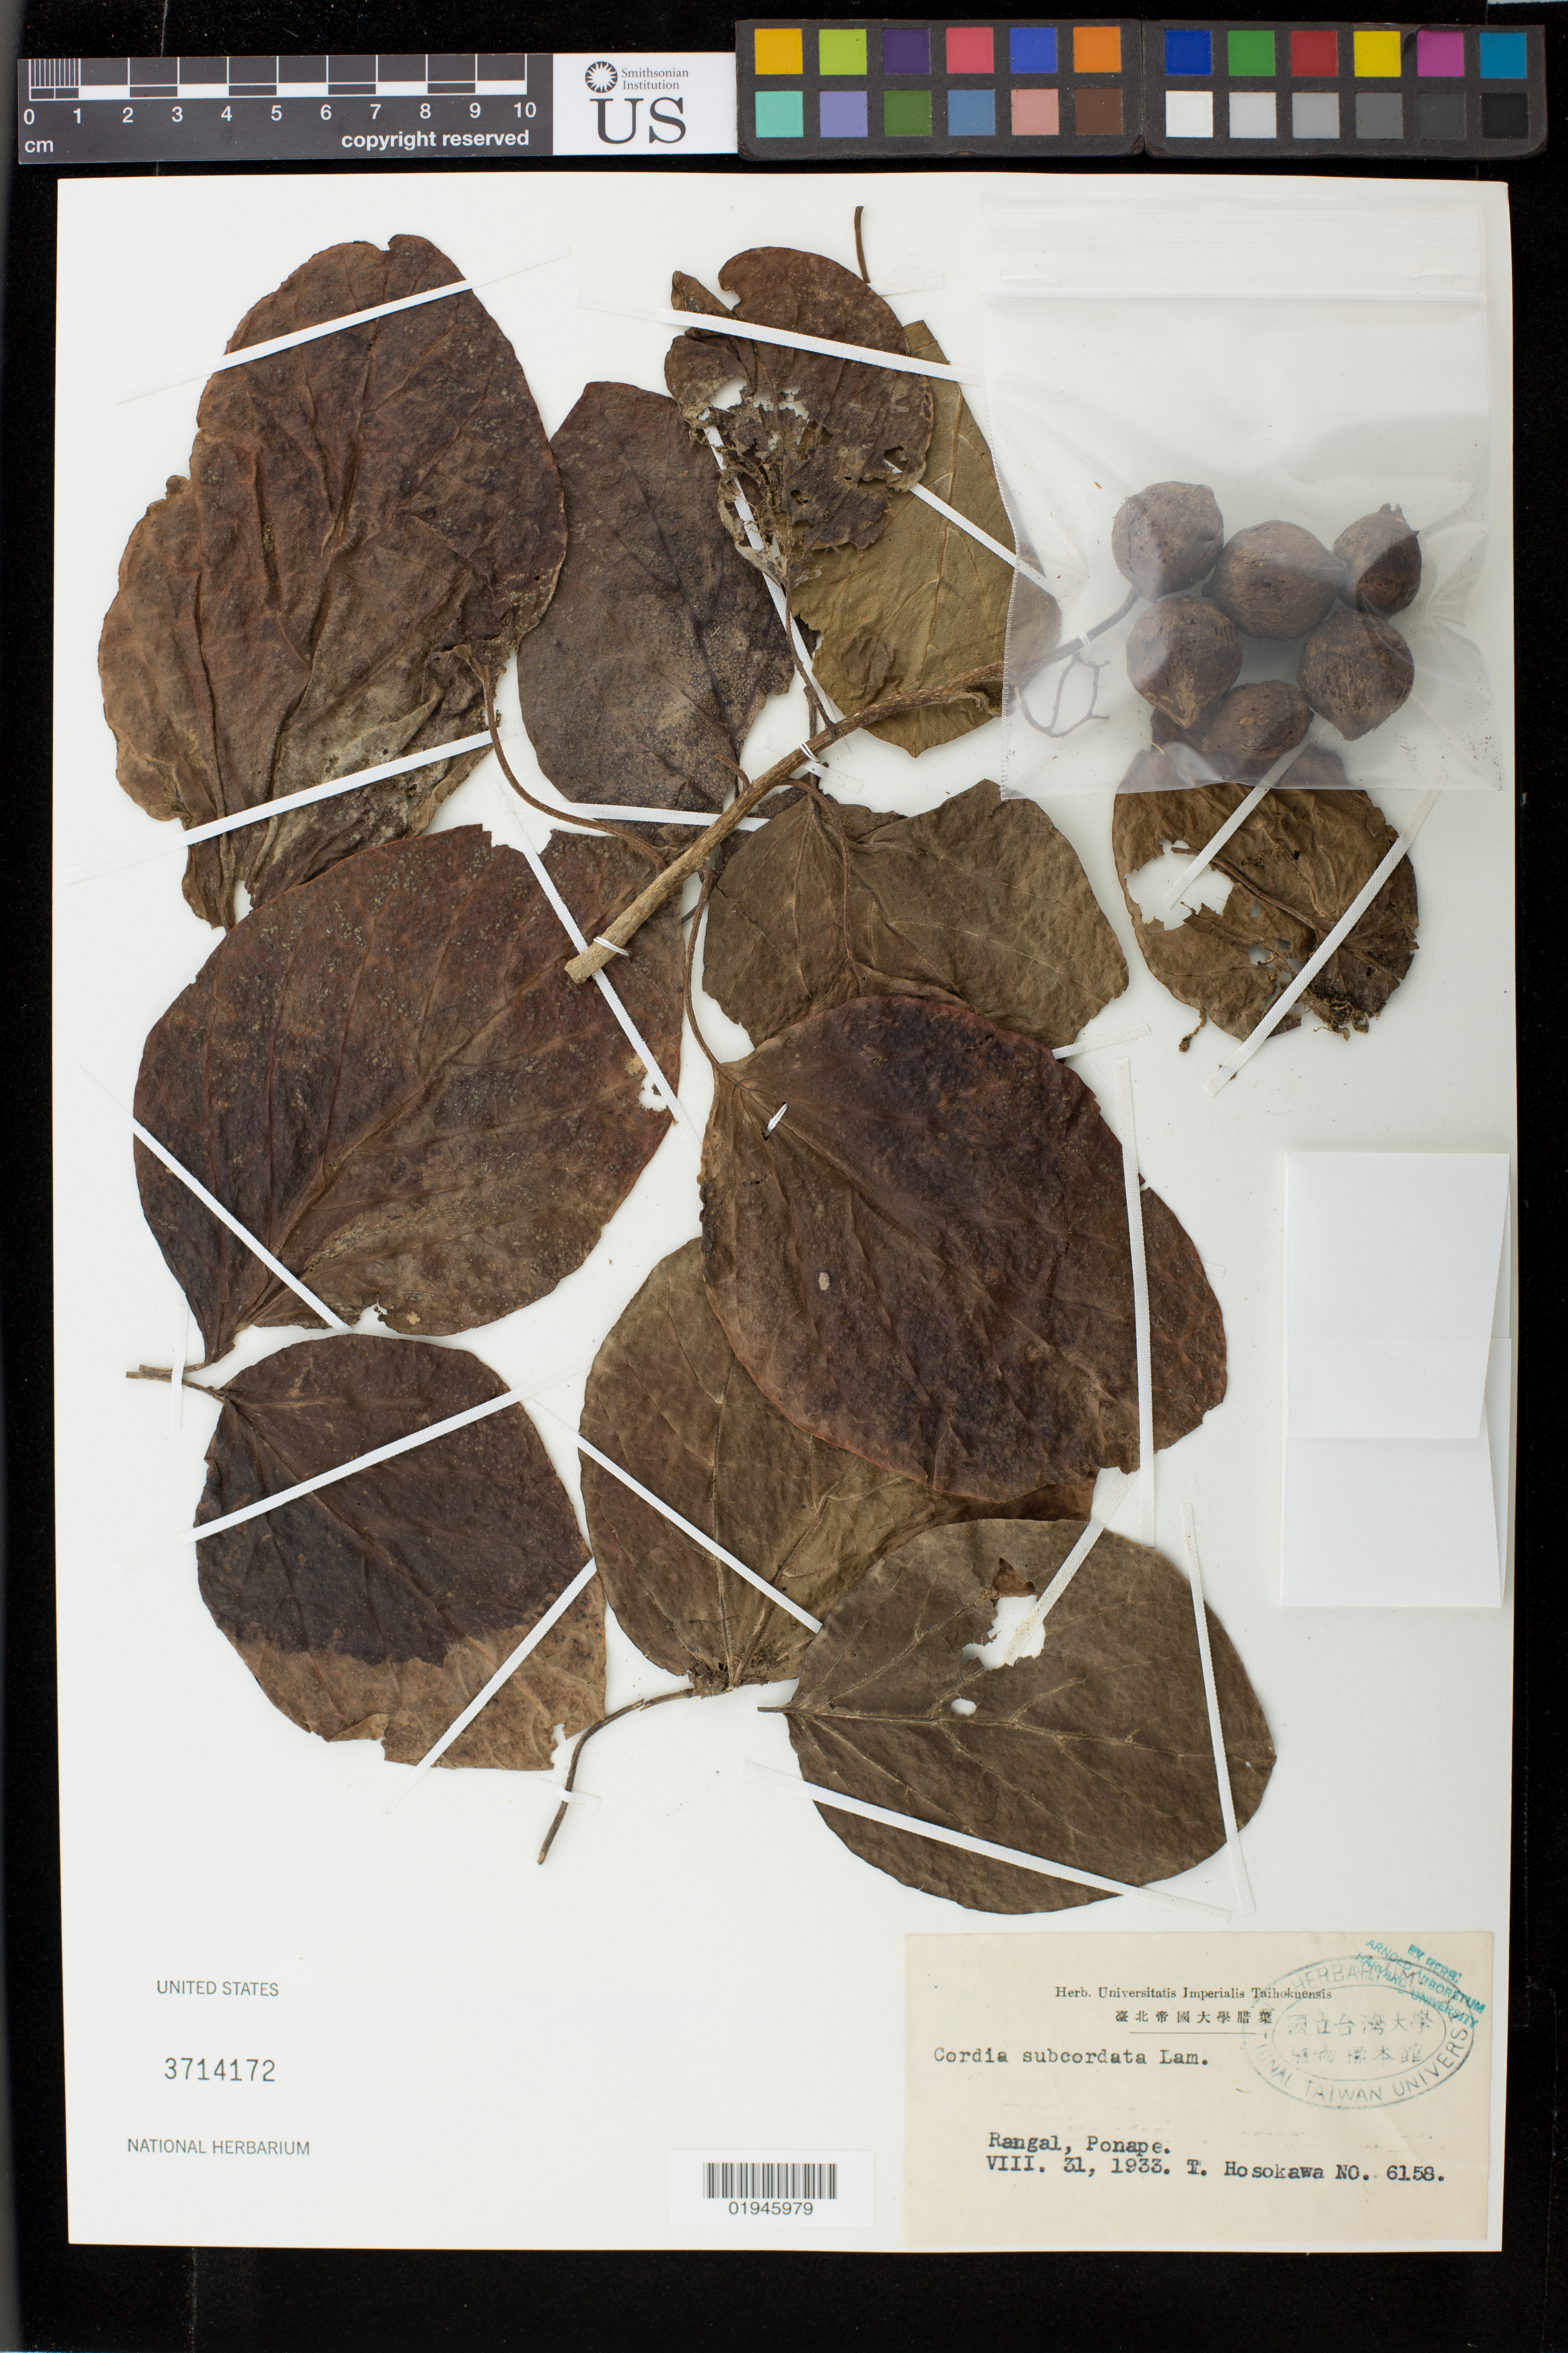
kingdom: Plantae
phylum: Tracheophyta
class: Magnoliopsida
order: Boraginales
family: Cordiaceae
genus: Cordia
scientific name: Cordia subcordata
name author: Lam.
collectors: T. Hosokawa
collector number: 6158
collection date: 1933-08-31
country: Micronesia, Federated States of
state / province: Pohnpei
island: Pohnpei [Ponape]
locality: Rangal, Ponape.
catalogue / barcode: US 3714172